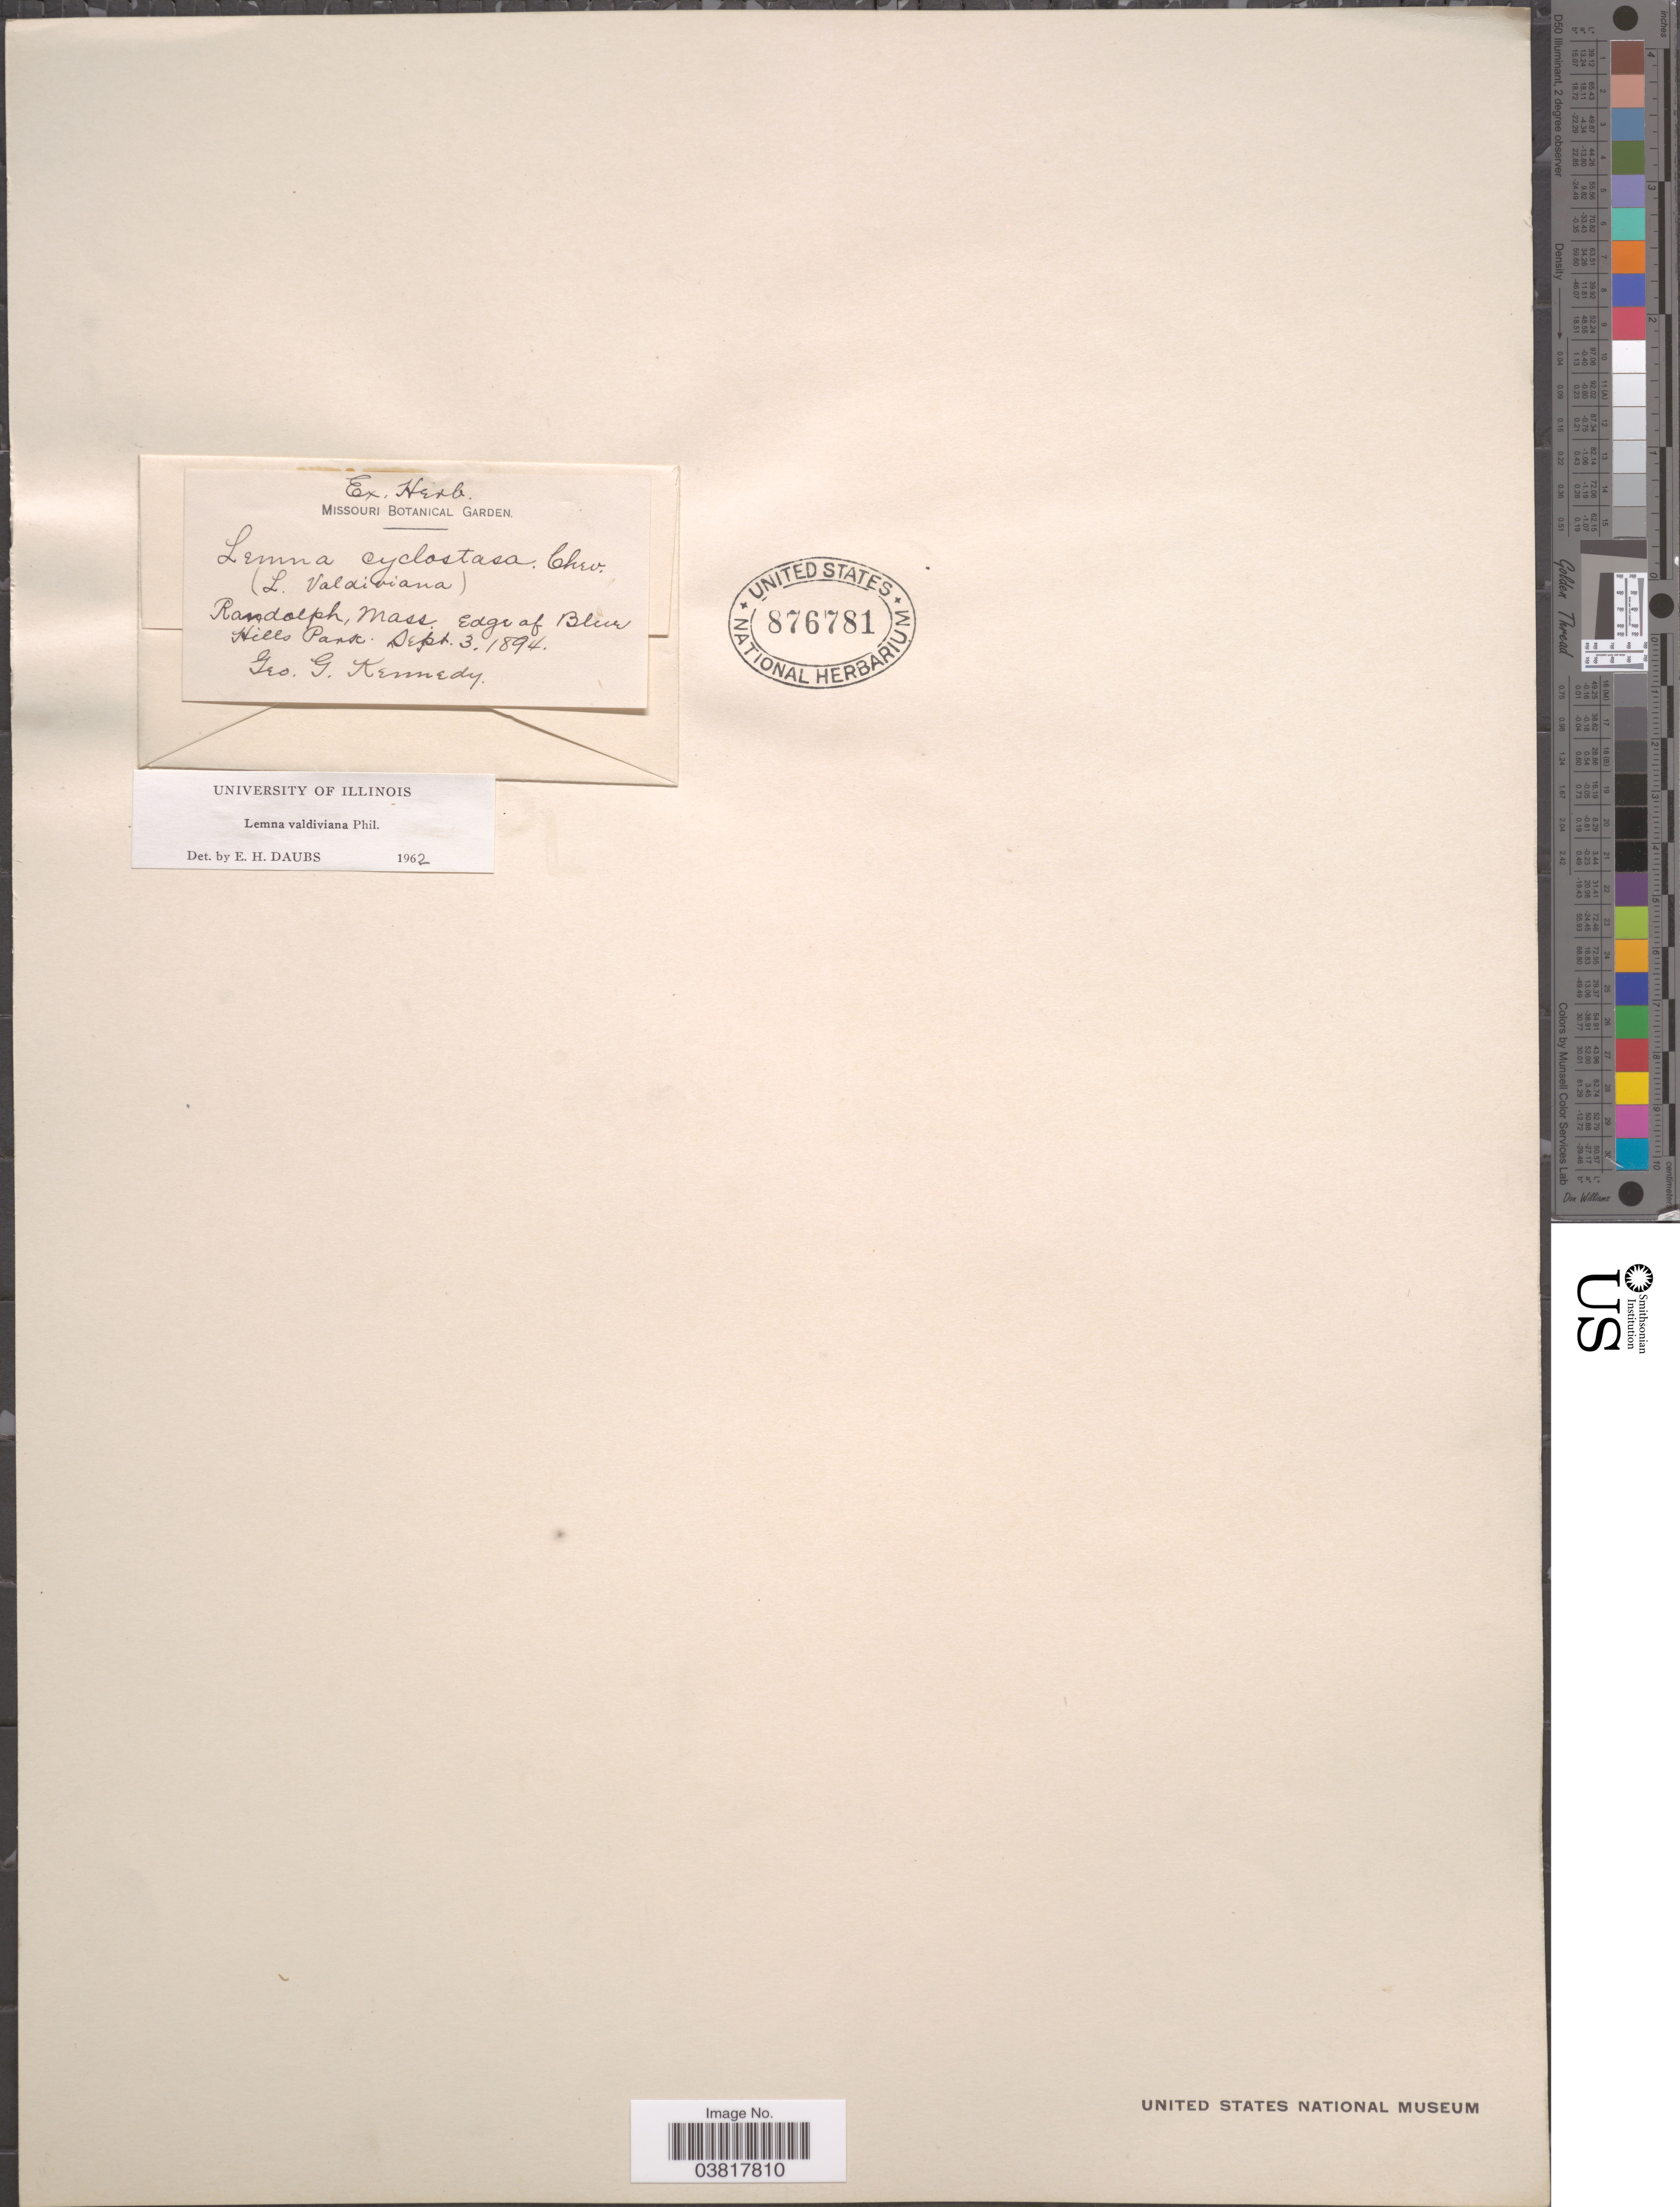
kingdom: Plantae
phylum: Tracheophyta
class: Liliopsida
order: Alismatales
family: Araceae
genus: Lemna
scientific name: Lemna valdiviana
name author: Phil.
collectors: G. Kennedy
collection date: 1894-09-03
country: United States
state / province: Massachusetts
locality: Randolph. Edge of Blue Hills Park.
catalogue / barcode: US 876781